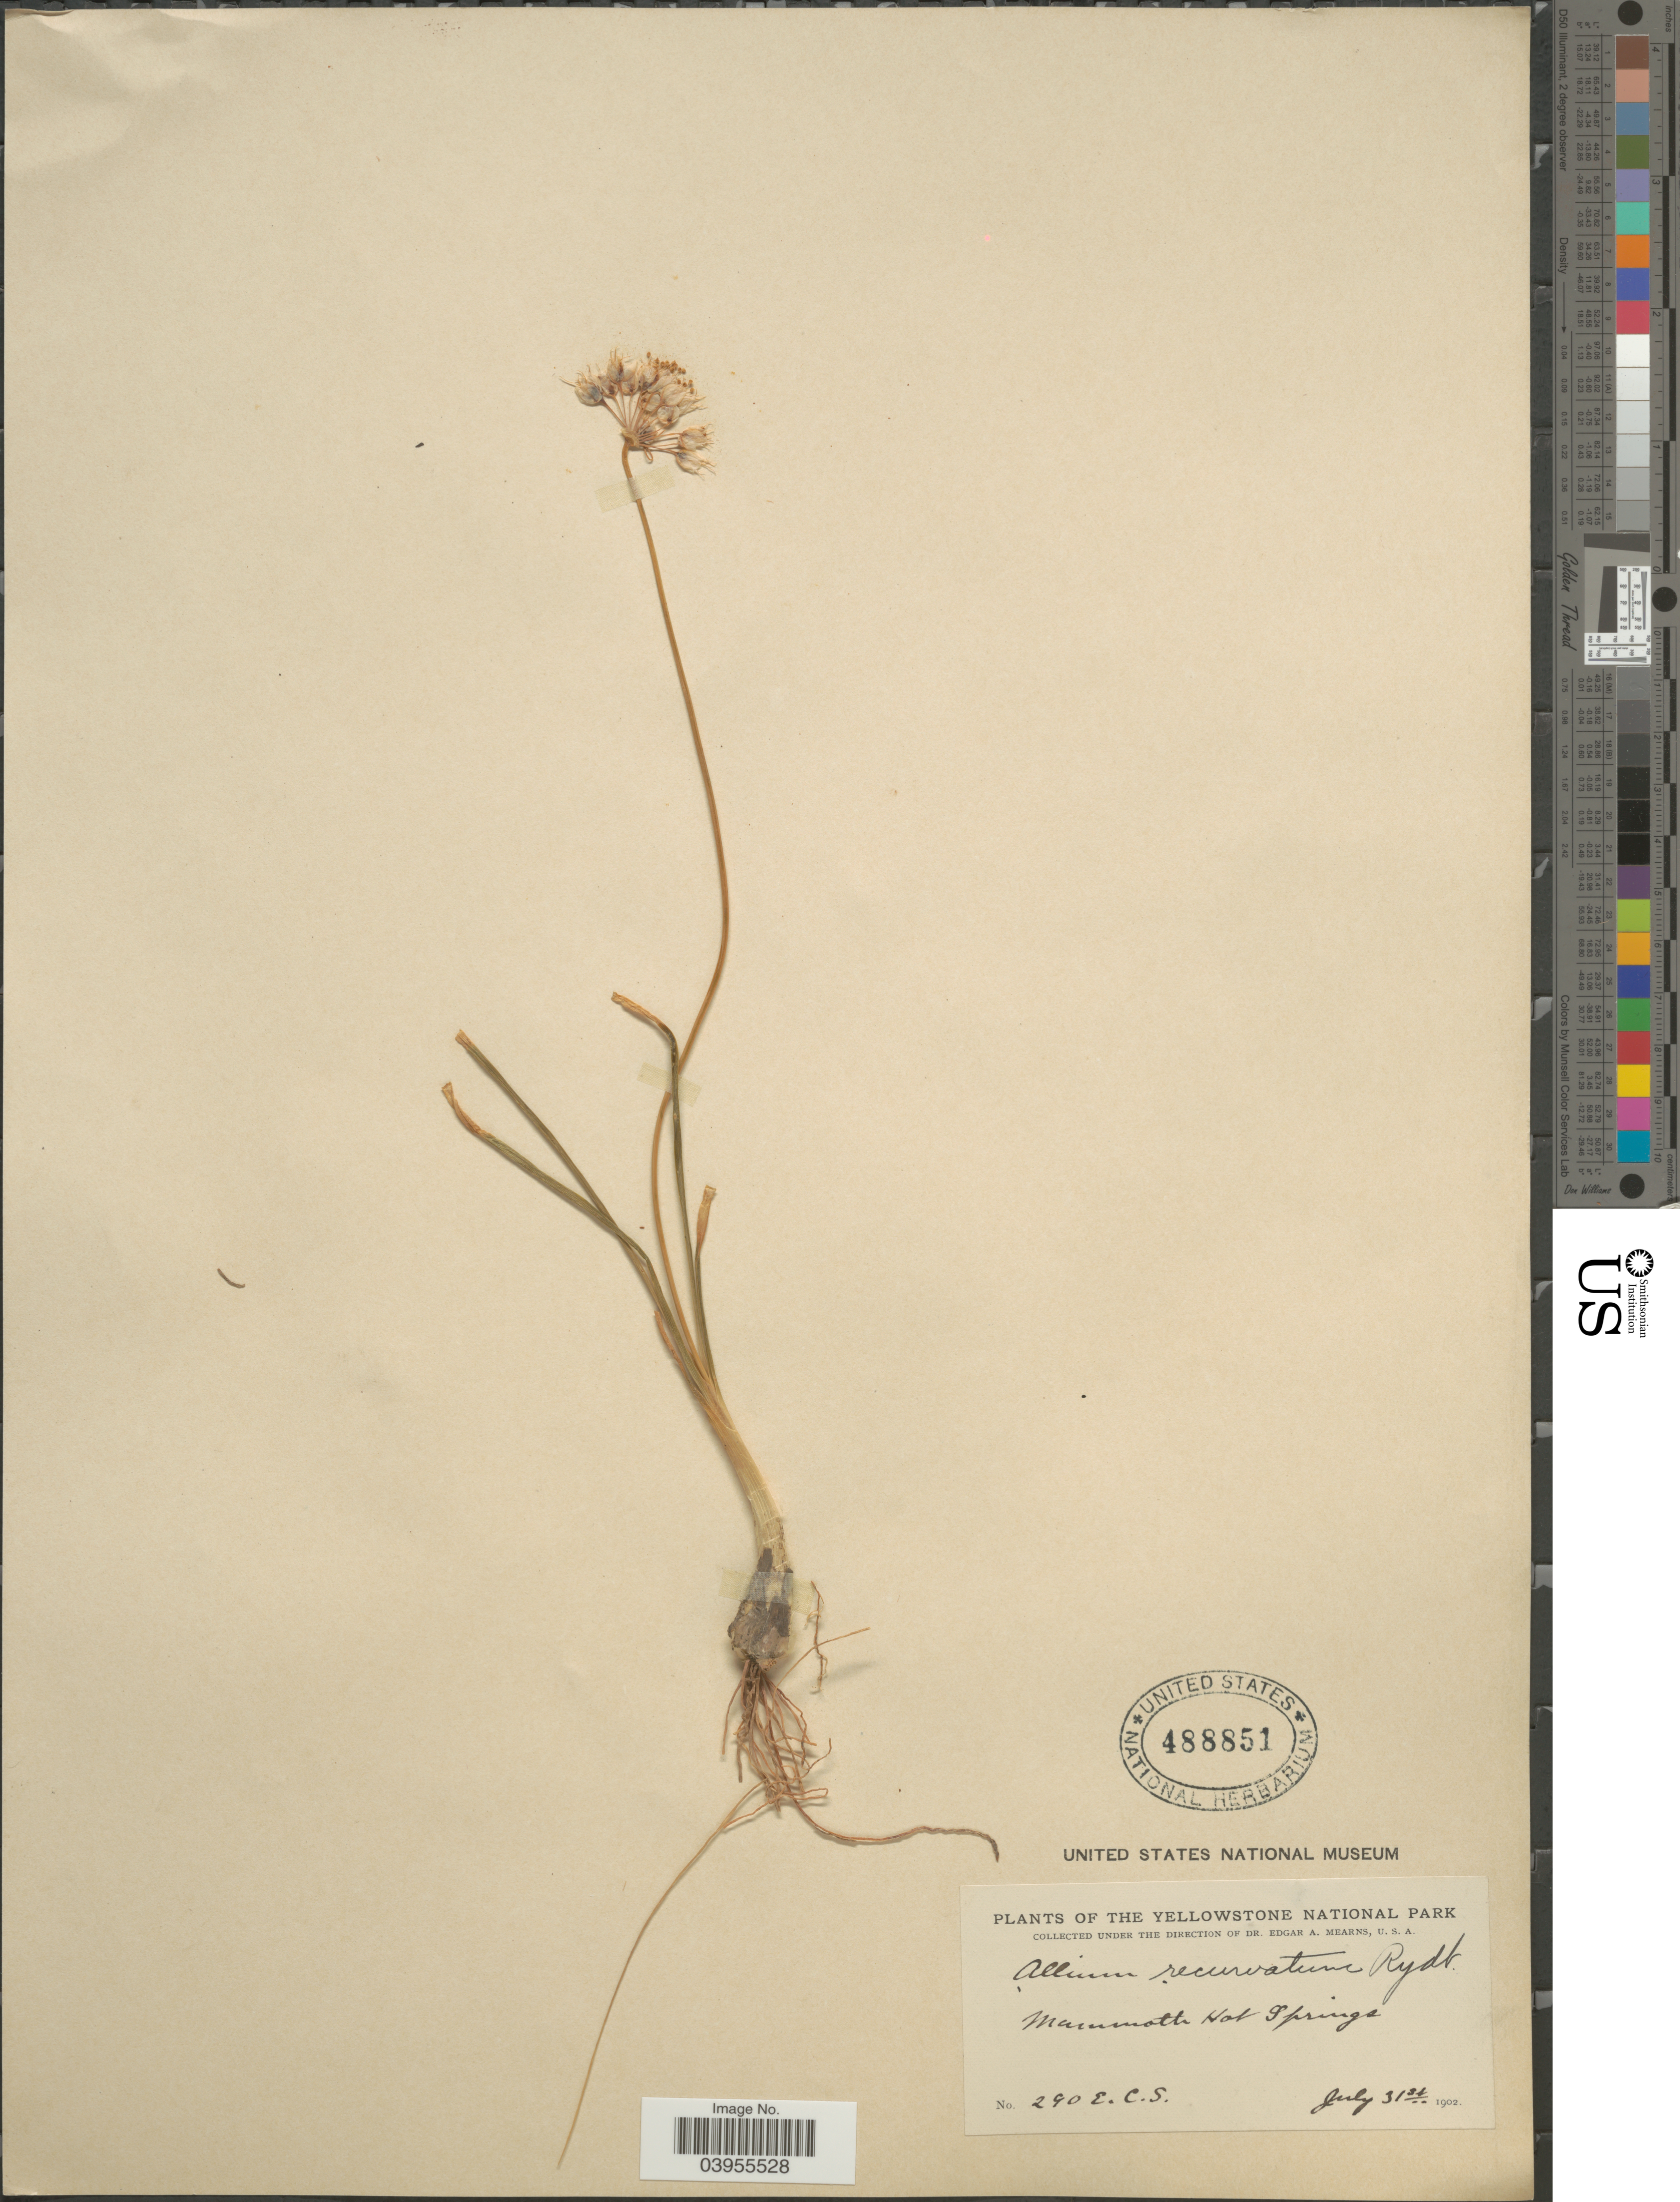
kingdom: Plantae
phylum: Tracheophyta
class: Liliopsida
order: Asparagales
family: Amaryllidaceae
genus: Allium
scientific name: Allium cernuum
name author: Roth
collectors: E. C. Smith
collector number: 290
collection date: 1902-07-31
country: United States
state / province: Wyoming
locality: Yellowstone National Park. Mammoth Hot Springs.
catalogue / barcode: US 488851